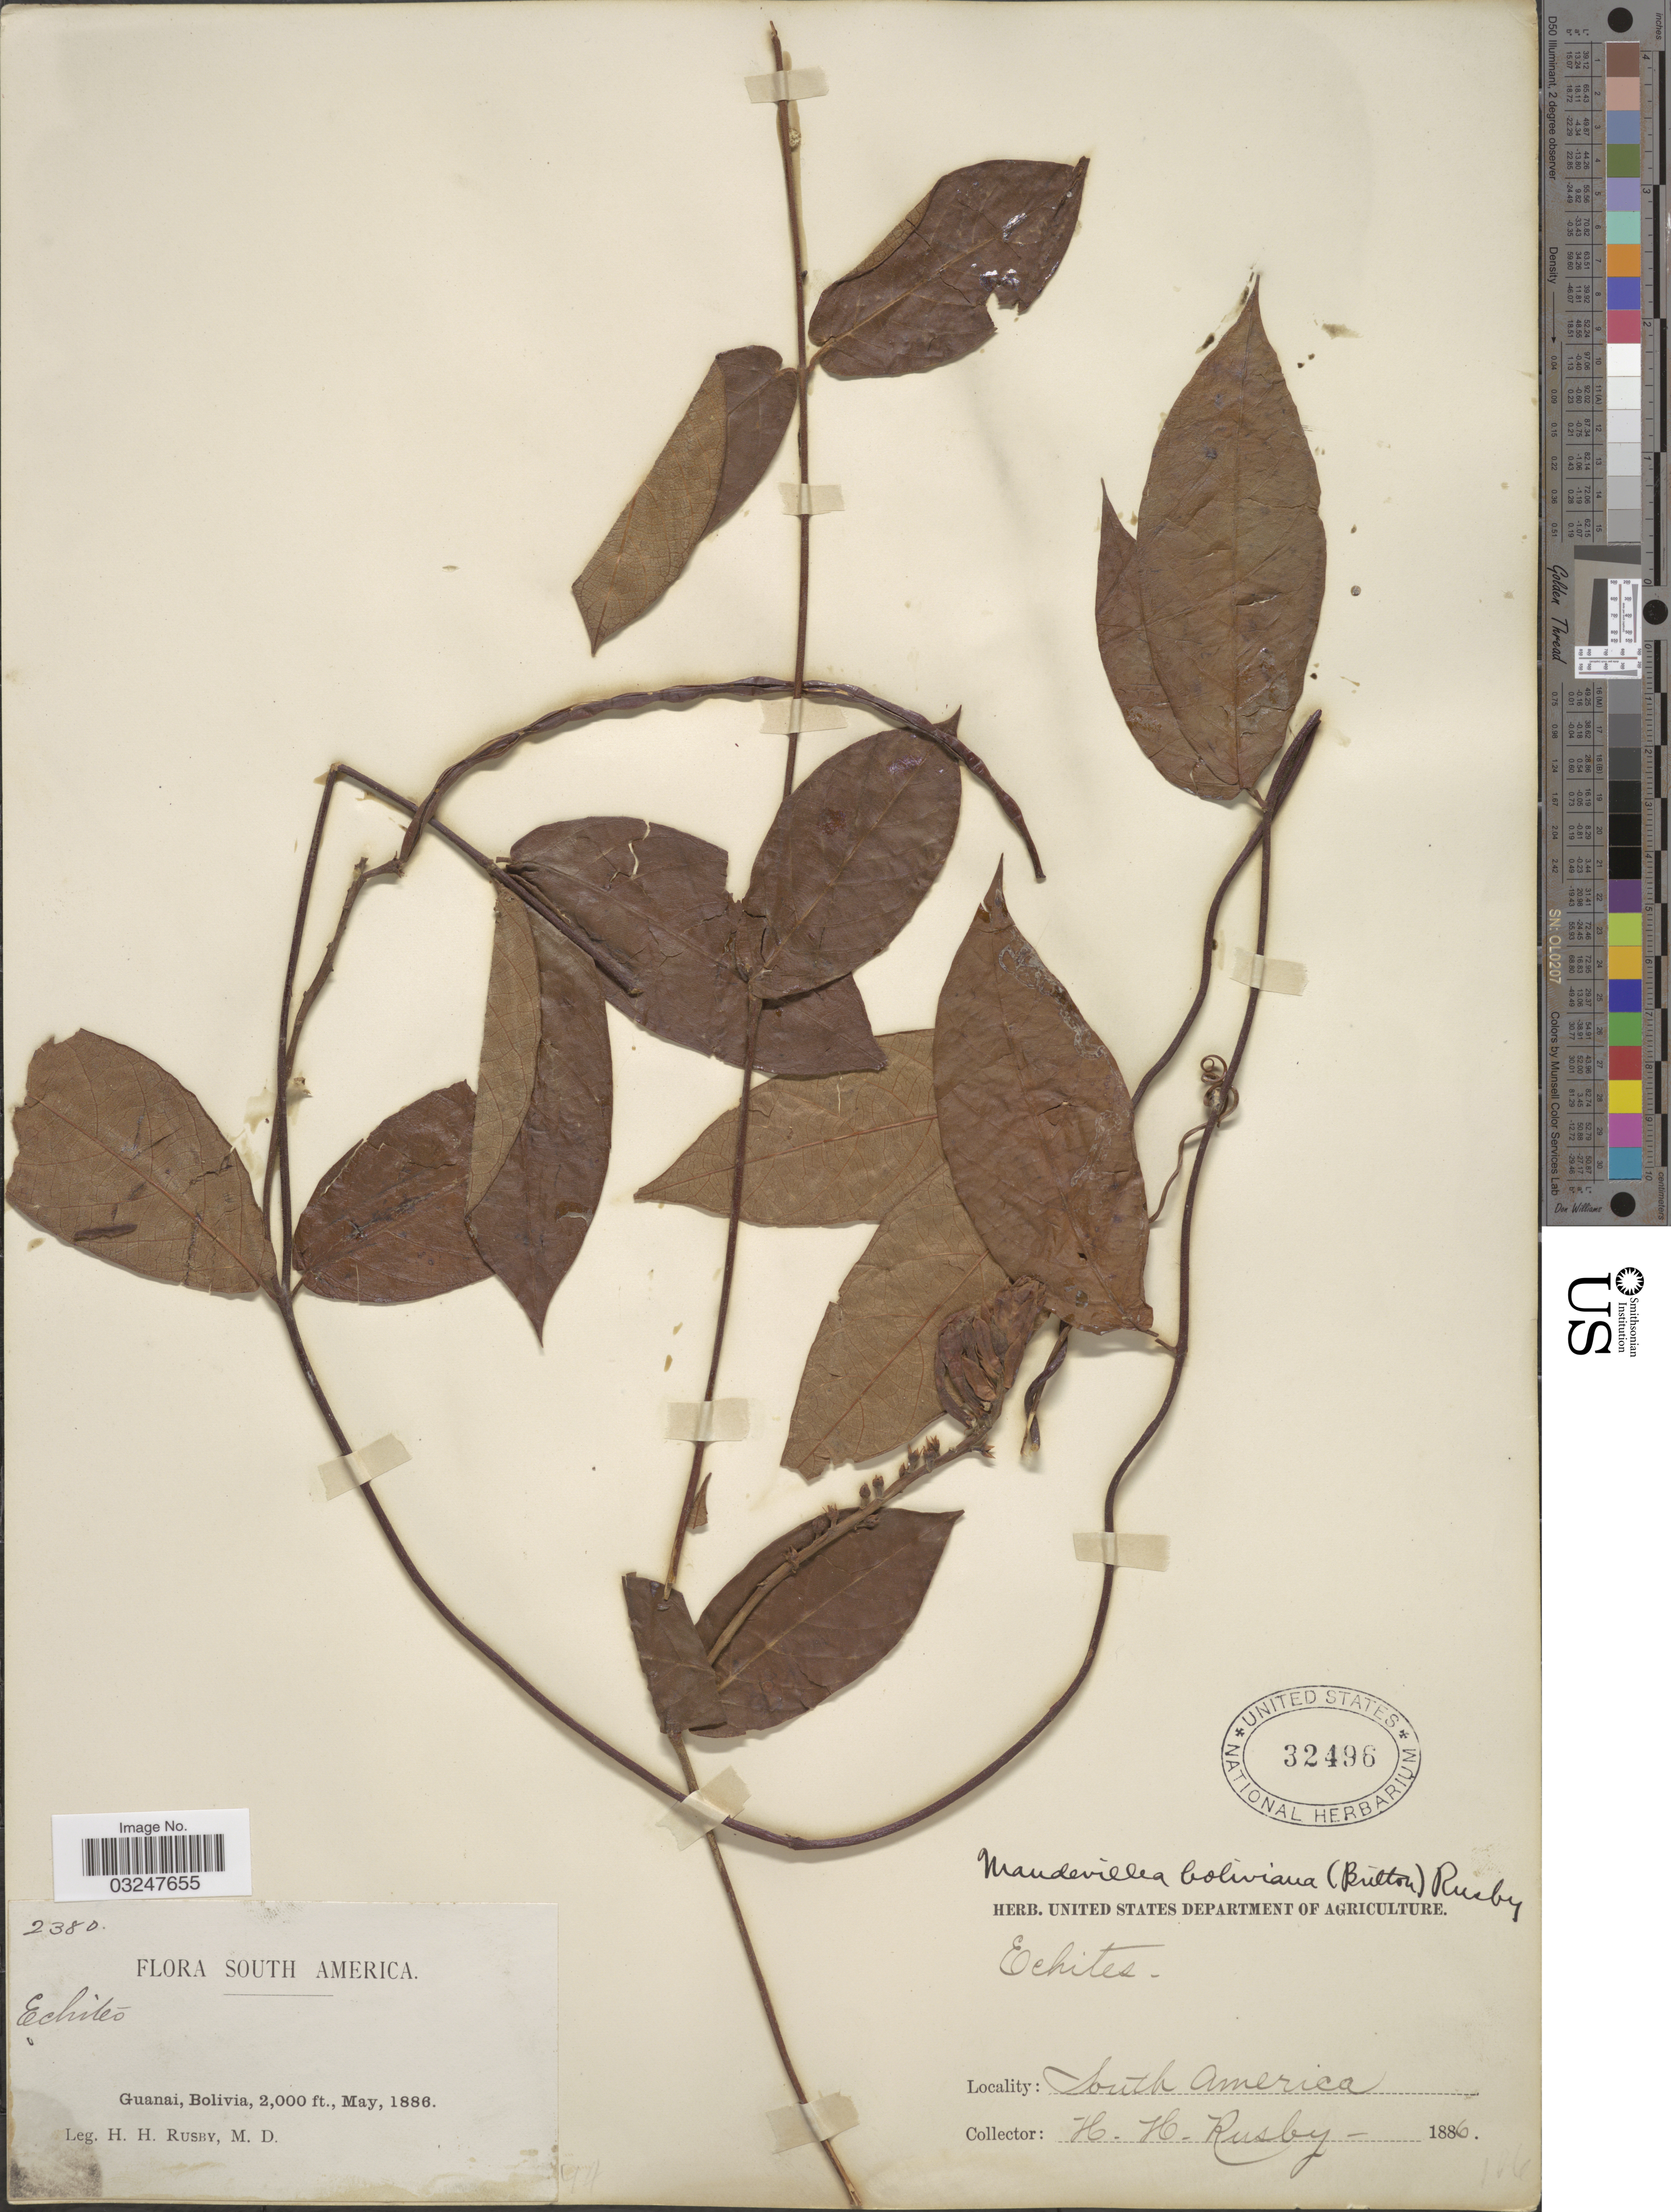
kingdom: Plantae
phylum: Tracheophyta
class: Magnoliopsida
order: Gentianales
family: Apocynaceae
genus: Mandevilla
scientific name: Mandevilla boliviensis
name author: (Hook. f.) Woodson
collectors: H. H. Rusby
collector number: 2380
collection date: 1886-05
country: Bolivia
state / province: La Páz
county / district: Larecaja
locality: Guanay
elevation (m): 610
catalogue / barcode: US 32496